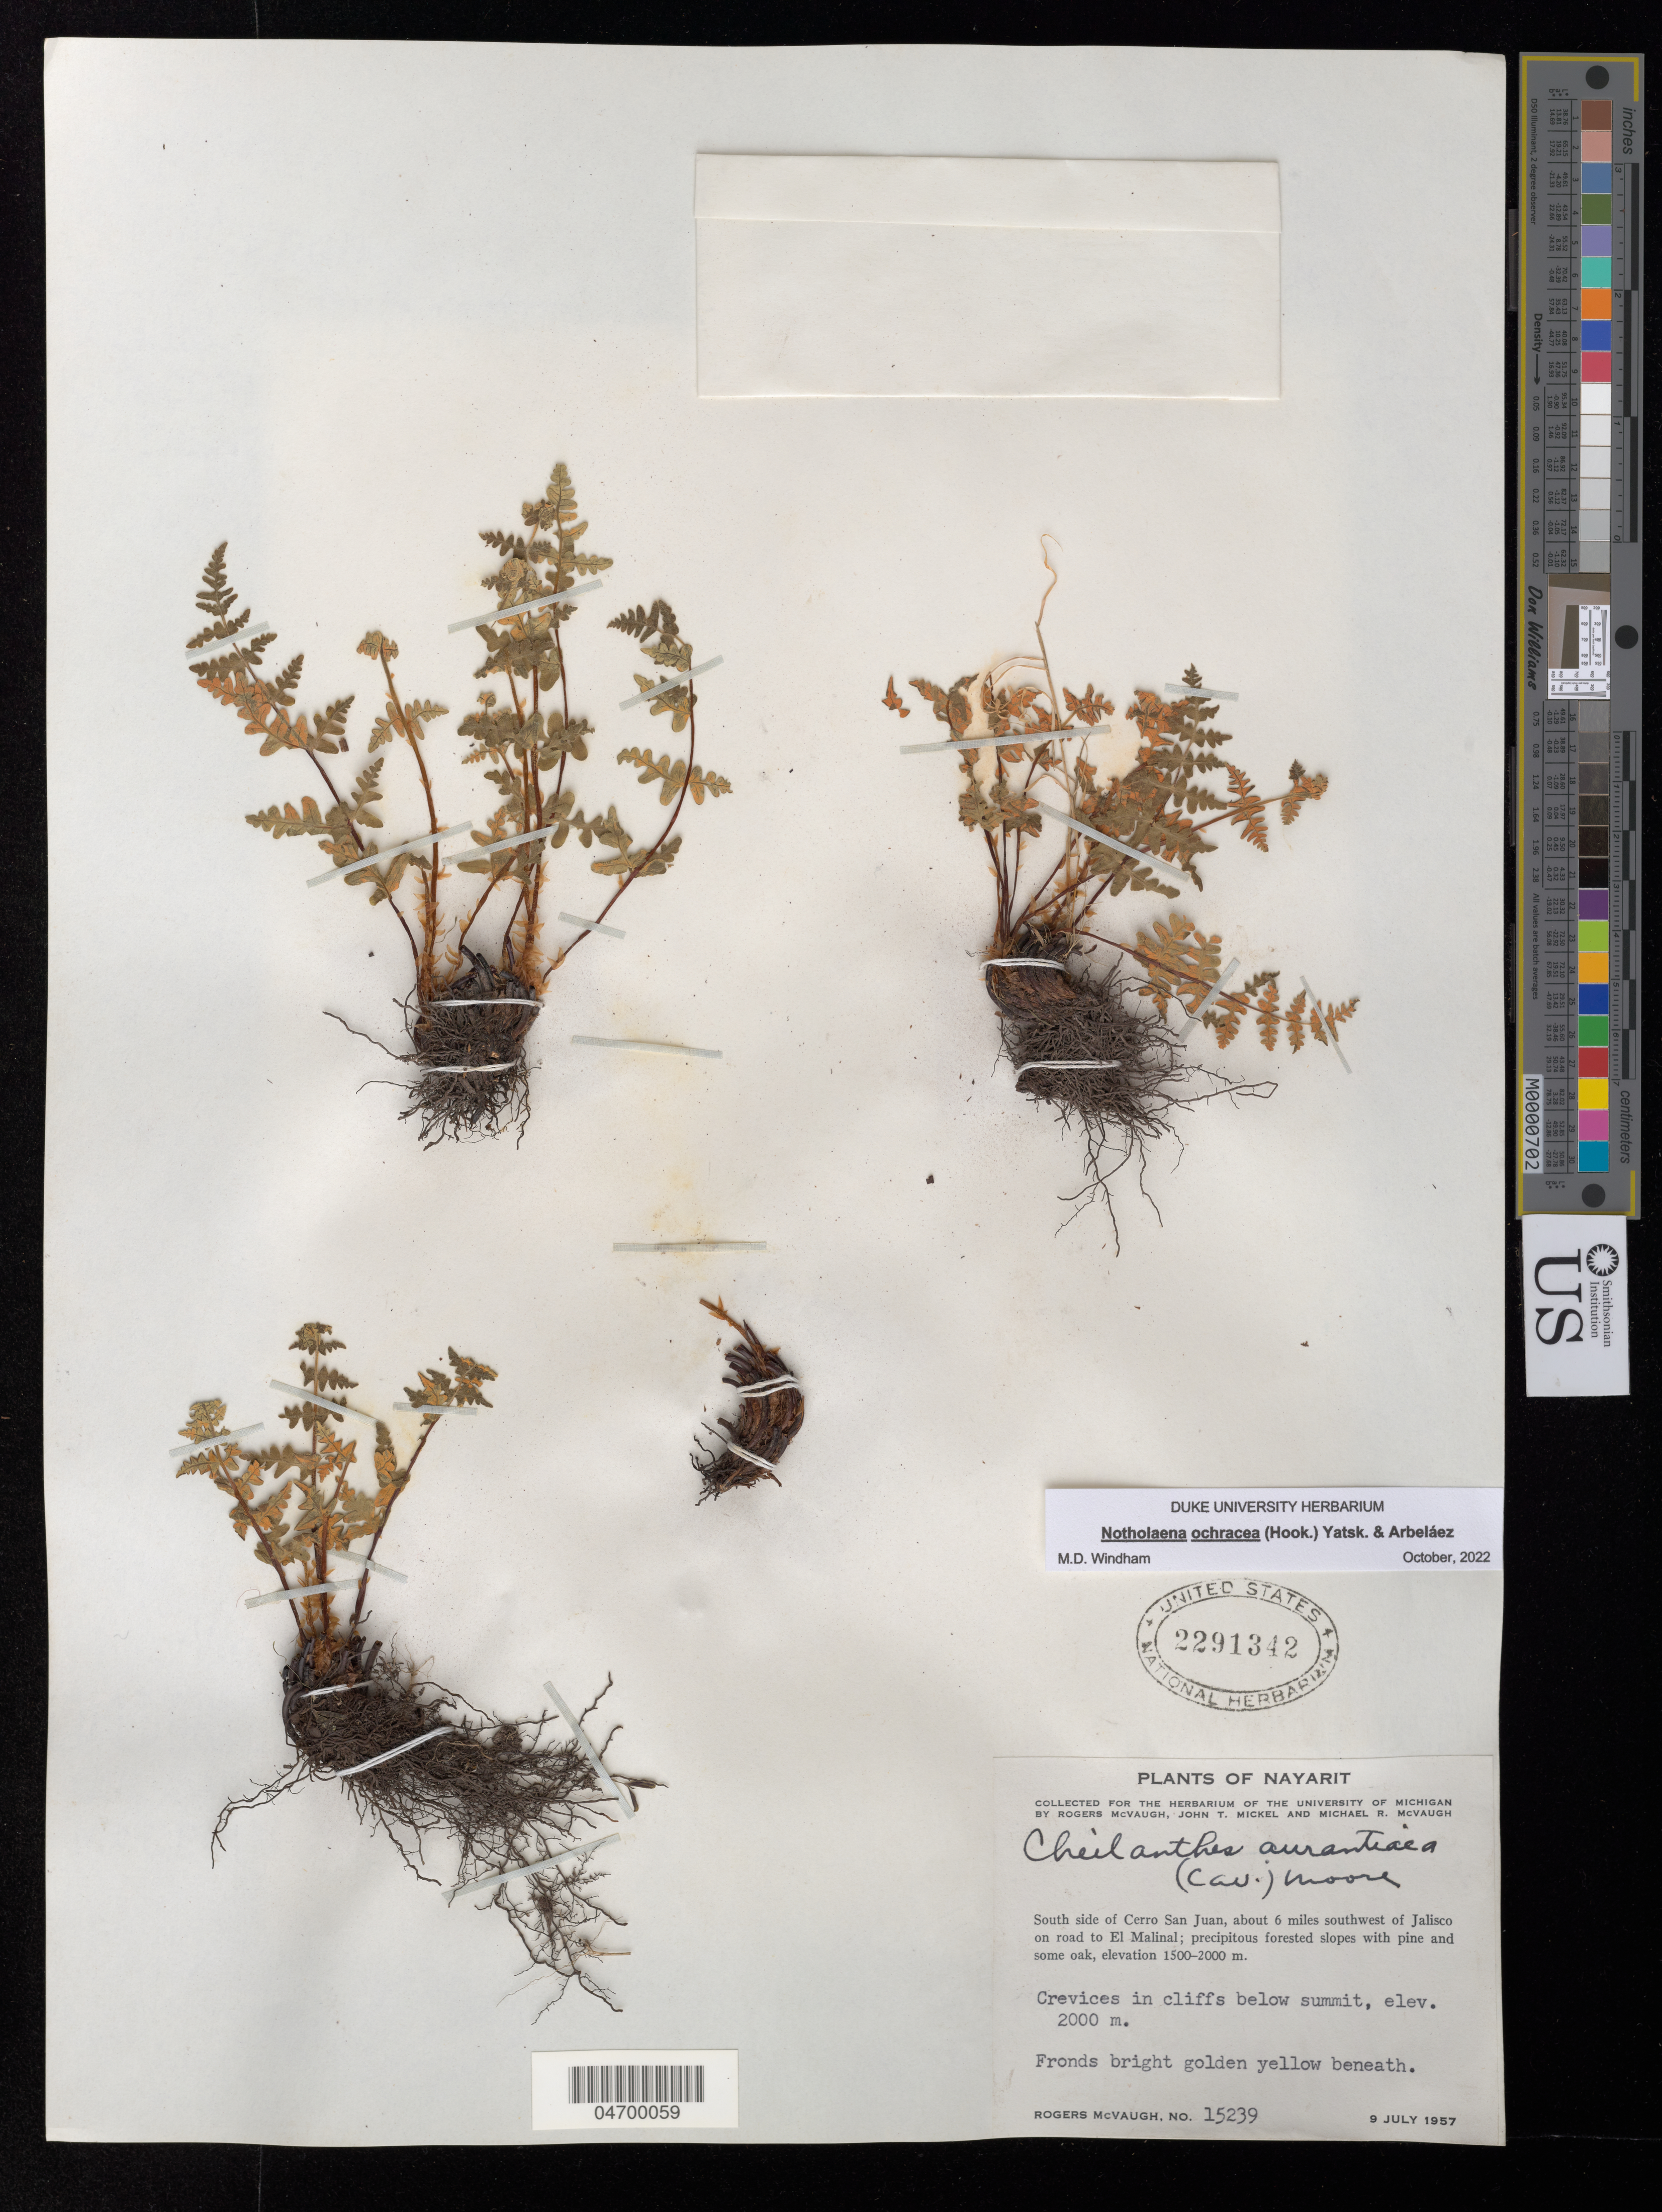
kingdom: Plantae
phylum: Tracheophyta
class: Polypodiopsida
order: Polypodiales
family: Pteridaceae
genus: Notholaena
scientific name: Notholaena ochracea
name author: (Hook.) Yatsk. & Arbaláez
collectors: R. McVaugh, J. T. Mickel & M. R. McVaugh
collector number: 15239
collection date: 1957-07-09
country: Mexico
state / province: Nayarit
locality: South side of Cerro San Juan, about 6 miles southwest of Jalisco on road to El Malinal.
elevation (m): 1500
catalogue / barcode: US 2291342